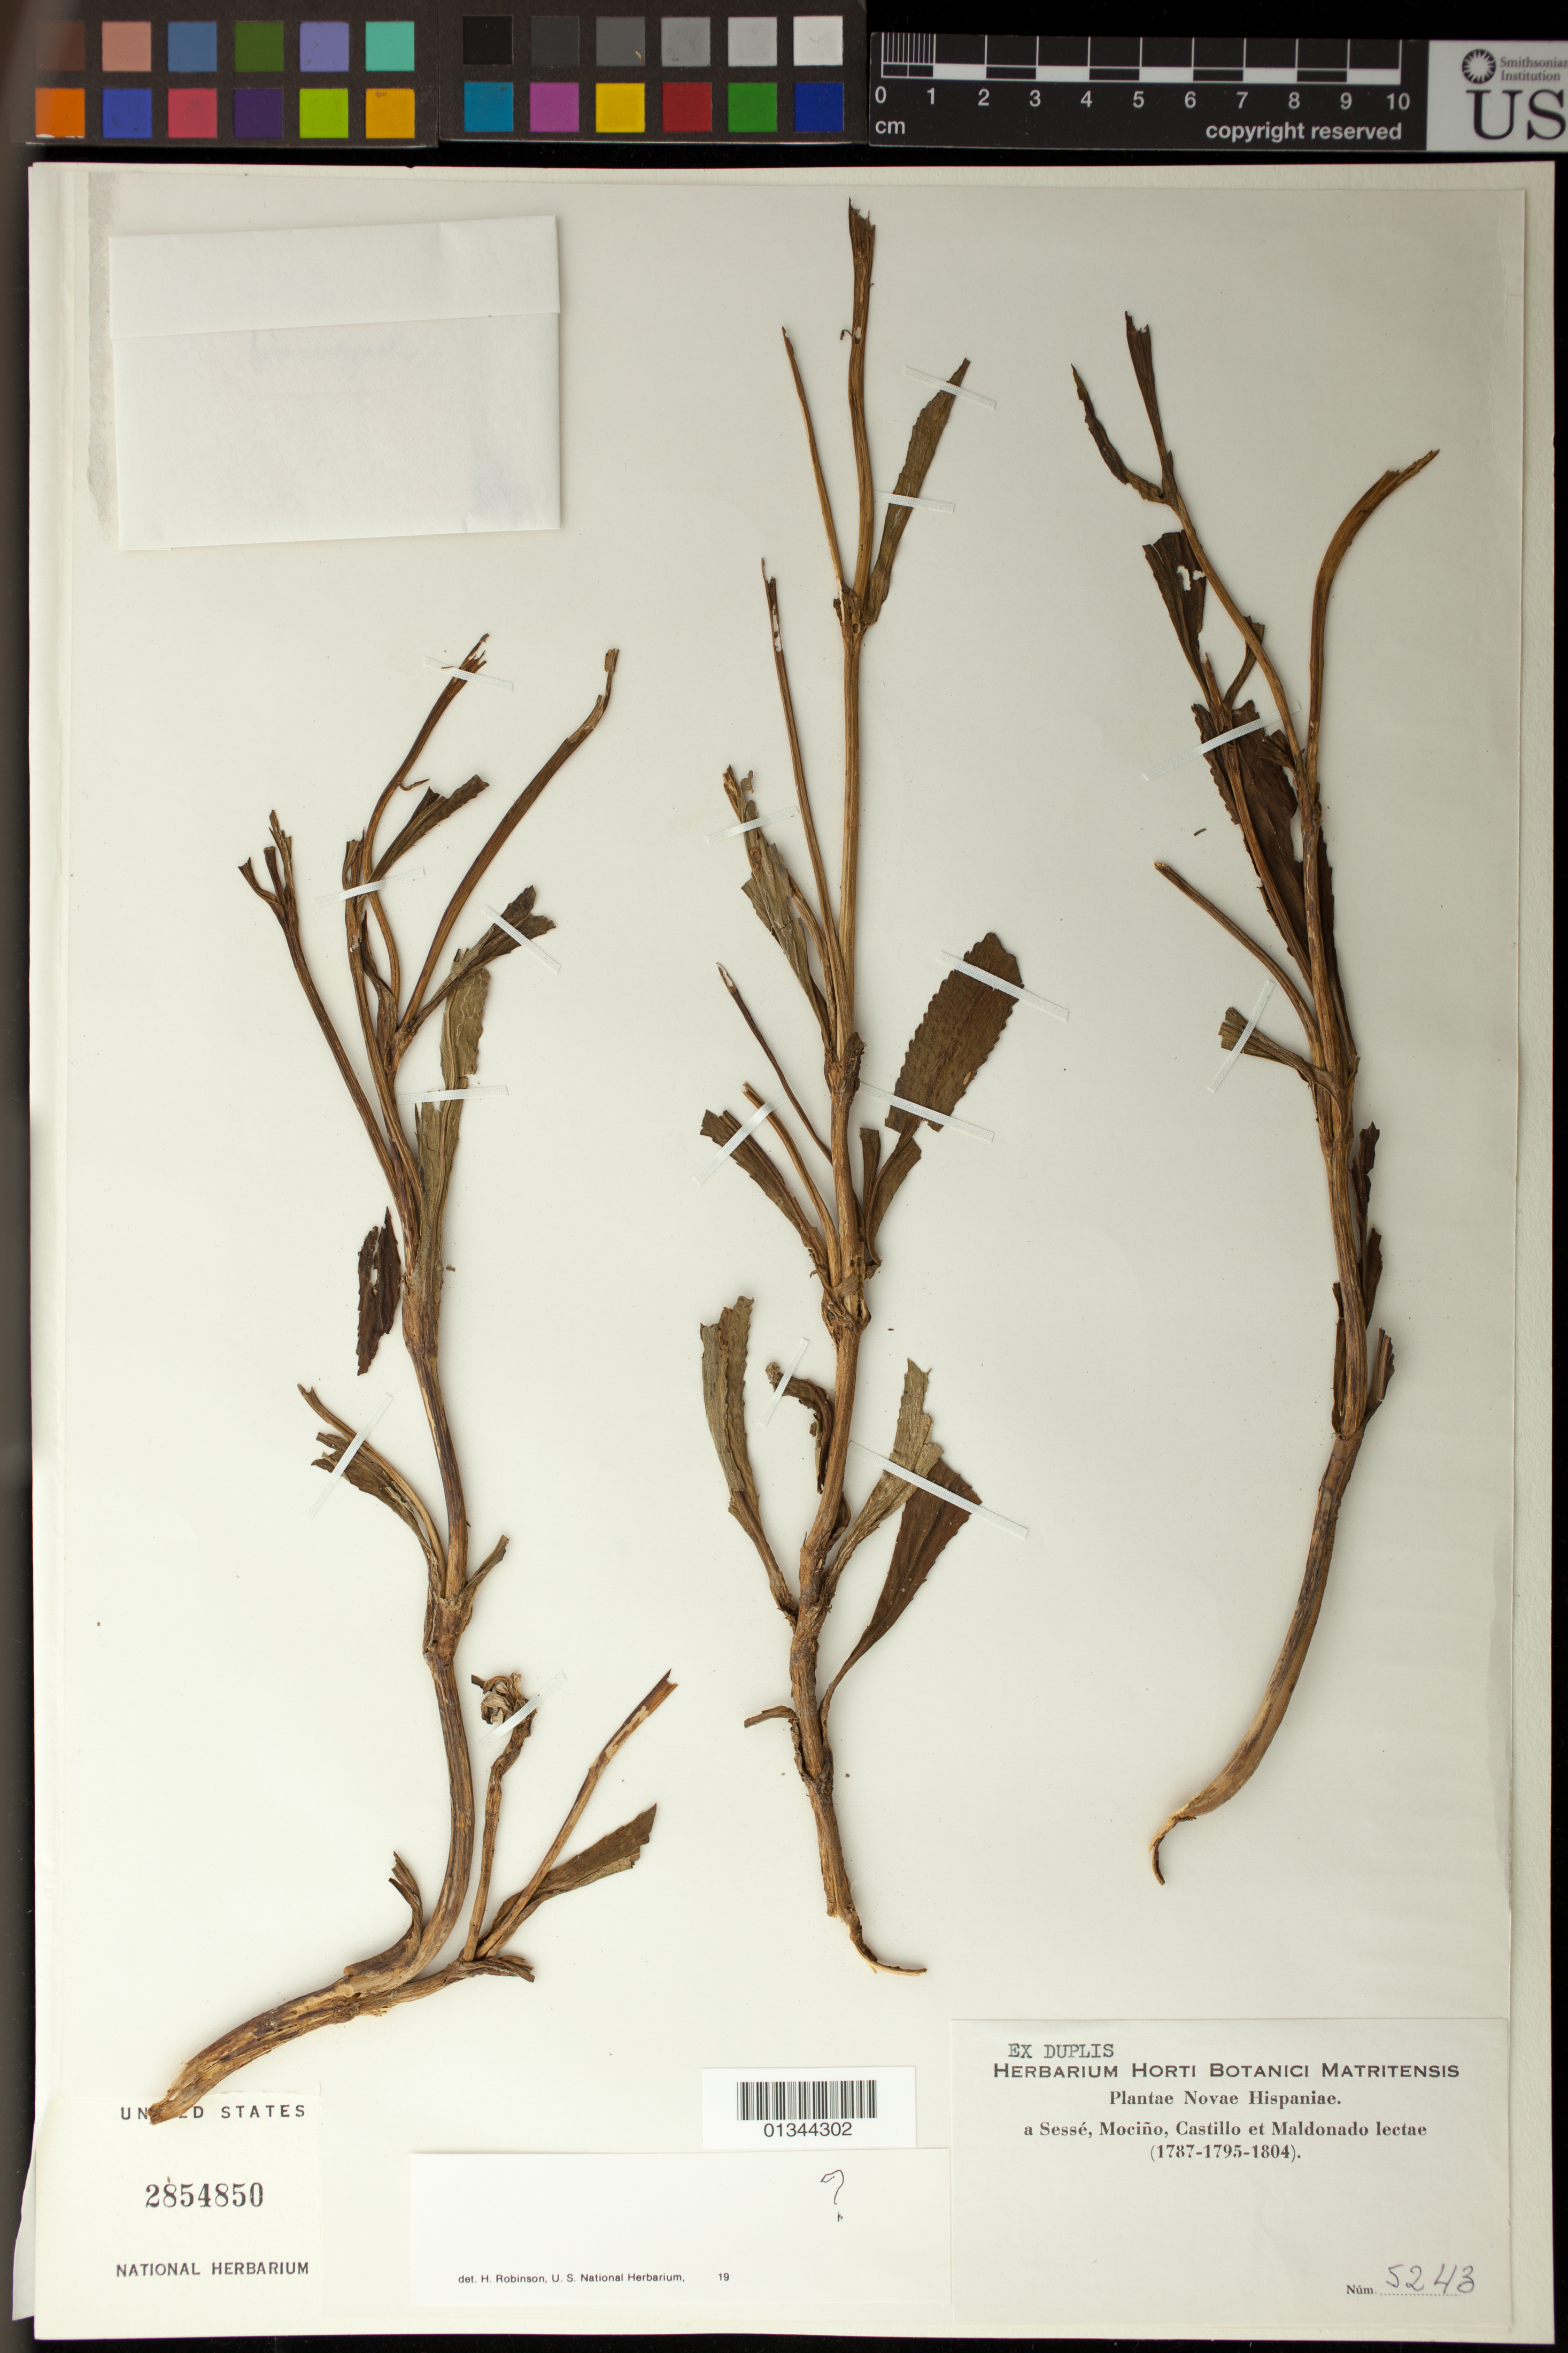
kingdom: Plantae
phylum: Tracheophyta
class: Magnoliopsida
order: Asterales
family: Asteraceae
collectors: Sessé, --, Mociño, Castillo, -- & Maldonado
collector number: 5243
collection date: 1787/1804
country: Mexico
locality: Novae Hispaniae.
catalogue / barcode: US 2854850